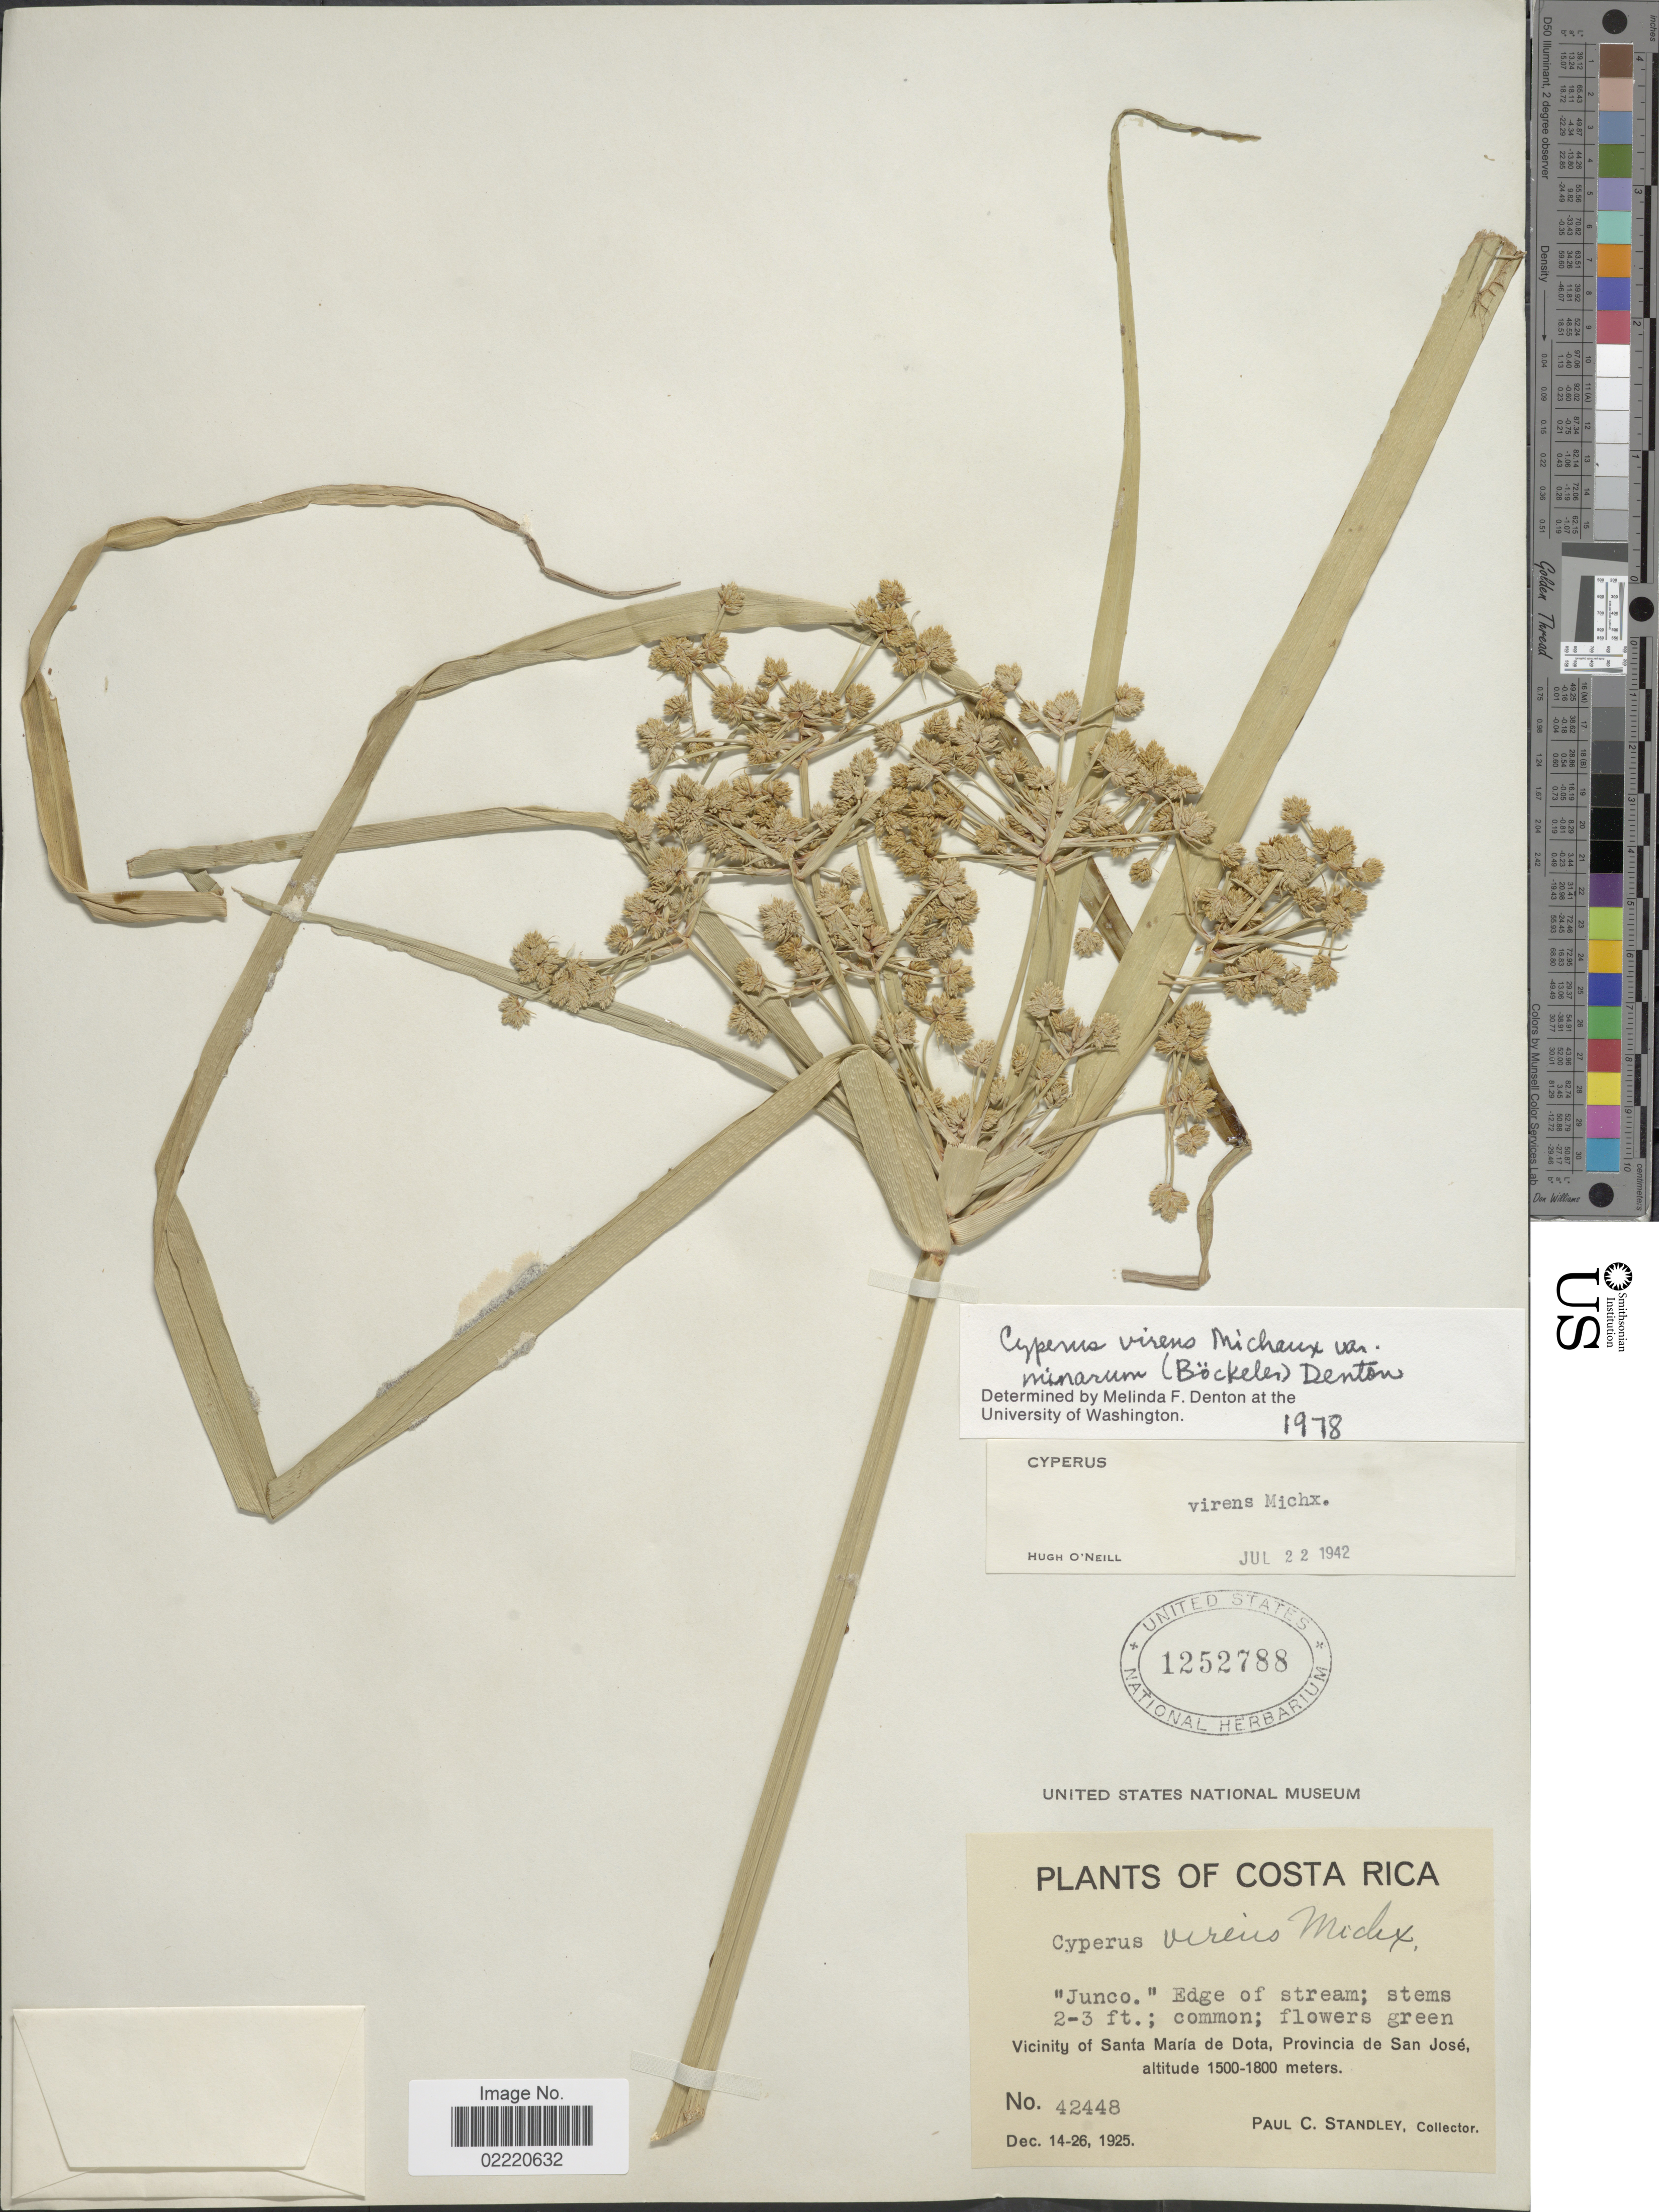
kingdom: Plantae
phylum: Tracheophyta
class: Liliopsida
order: Poales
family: Cyperaceae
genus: Cyperus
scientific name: Cyperus virens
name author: Michx.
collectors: P. C. Standley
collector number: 42448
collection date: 1925-12-14/1925-12-26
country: Costa Rica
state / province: San José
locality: Vicinity of Santa Maria de Dota, Provincia de San Jose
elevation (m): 1500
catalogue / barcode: US 1252788